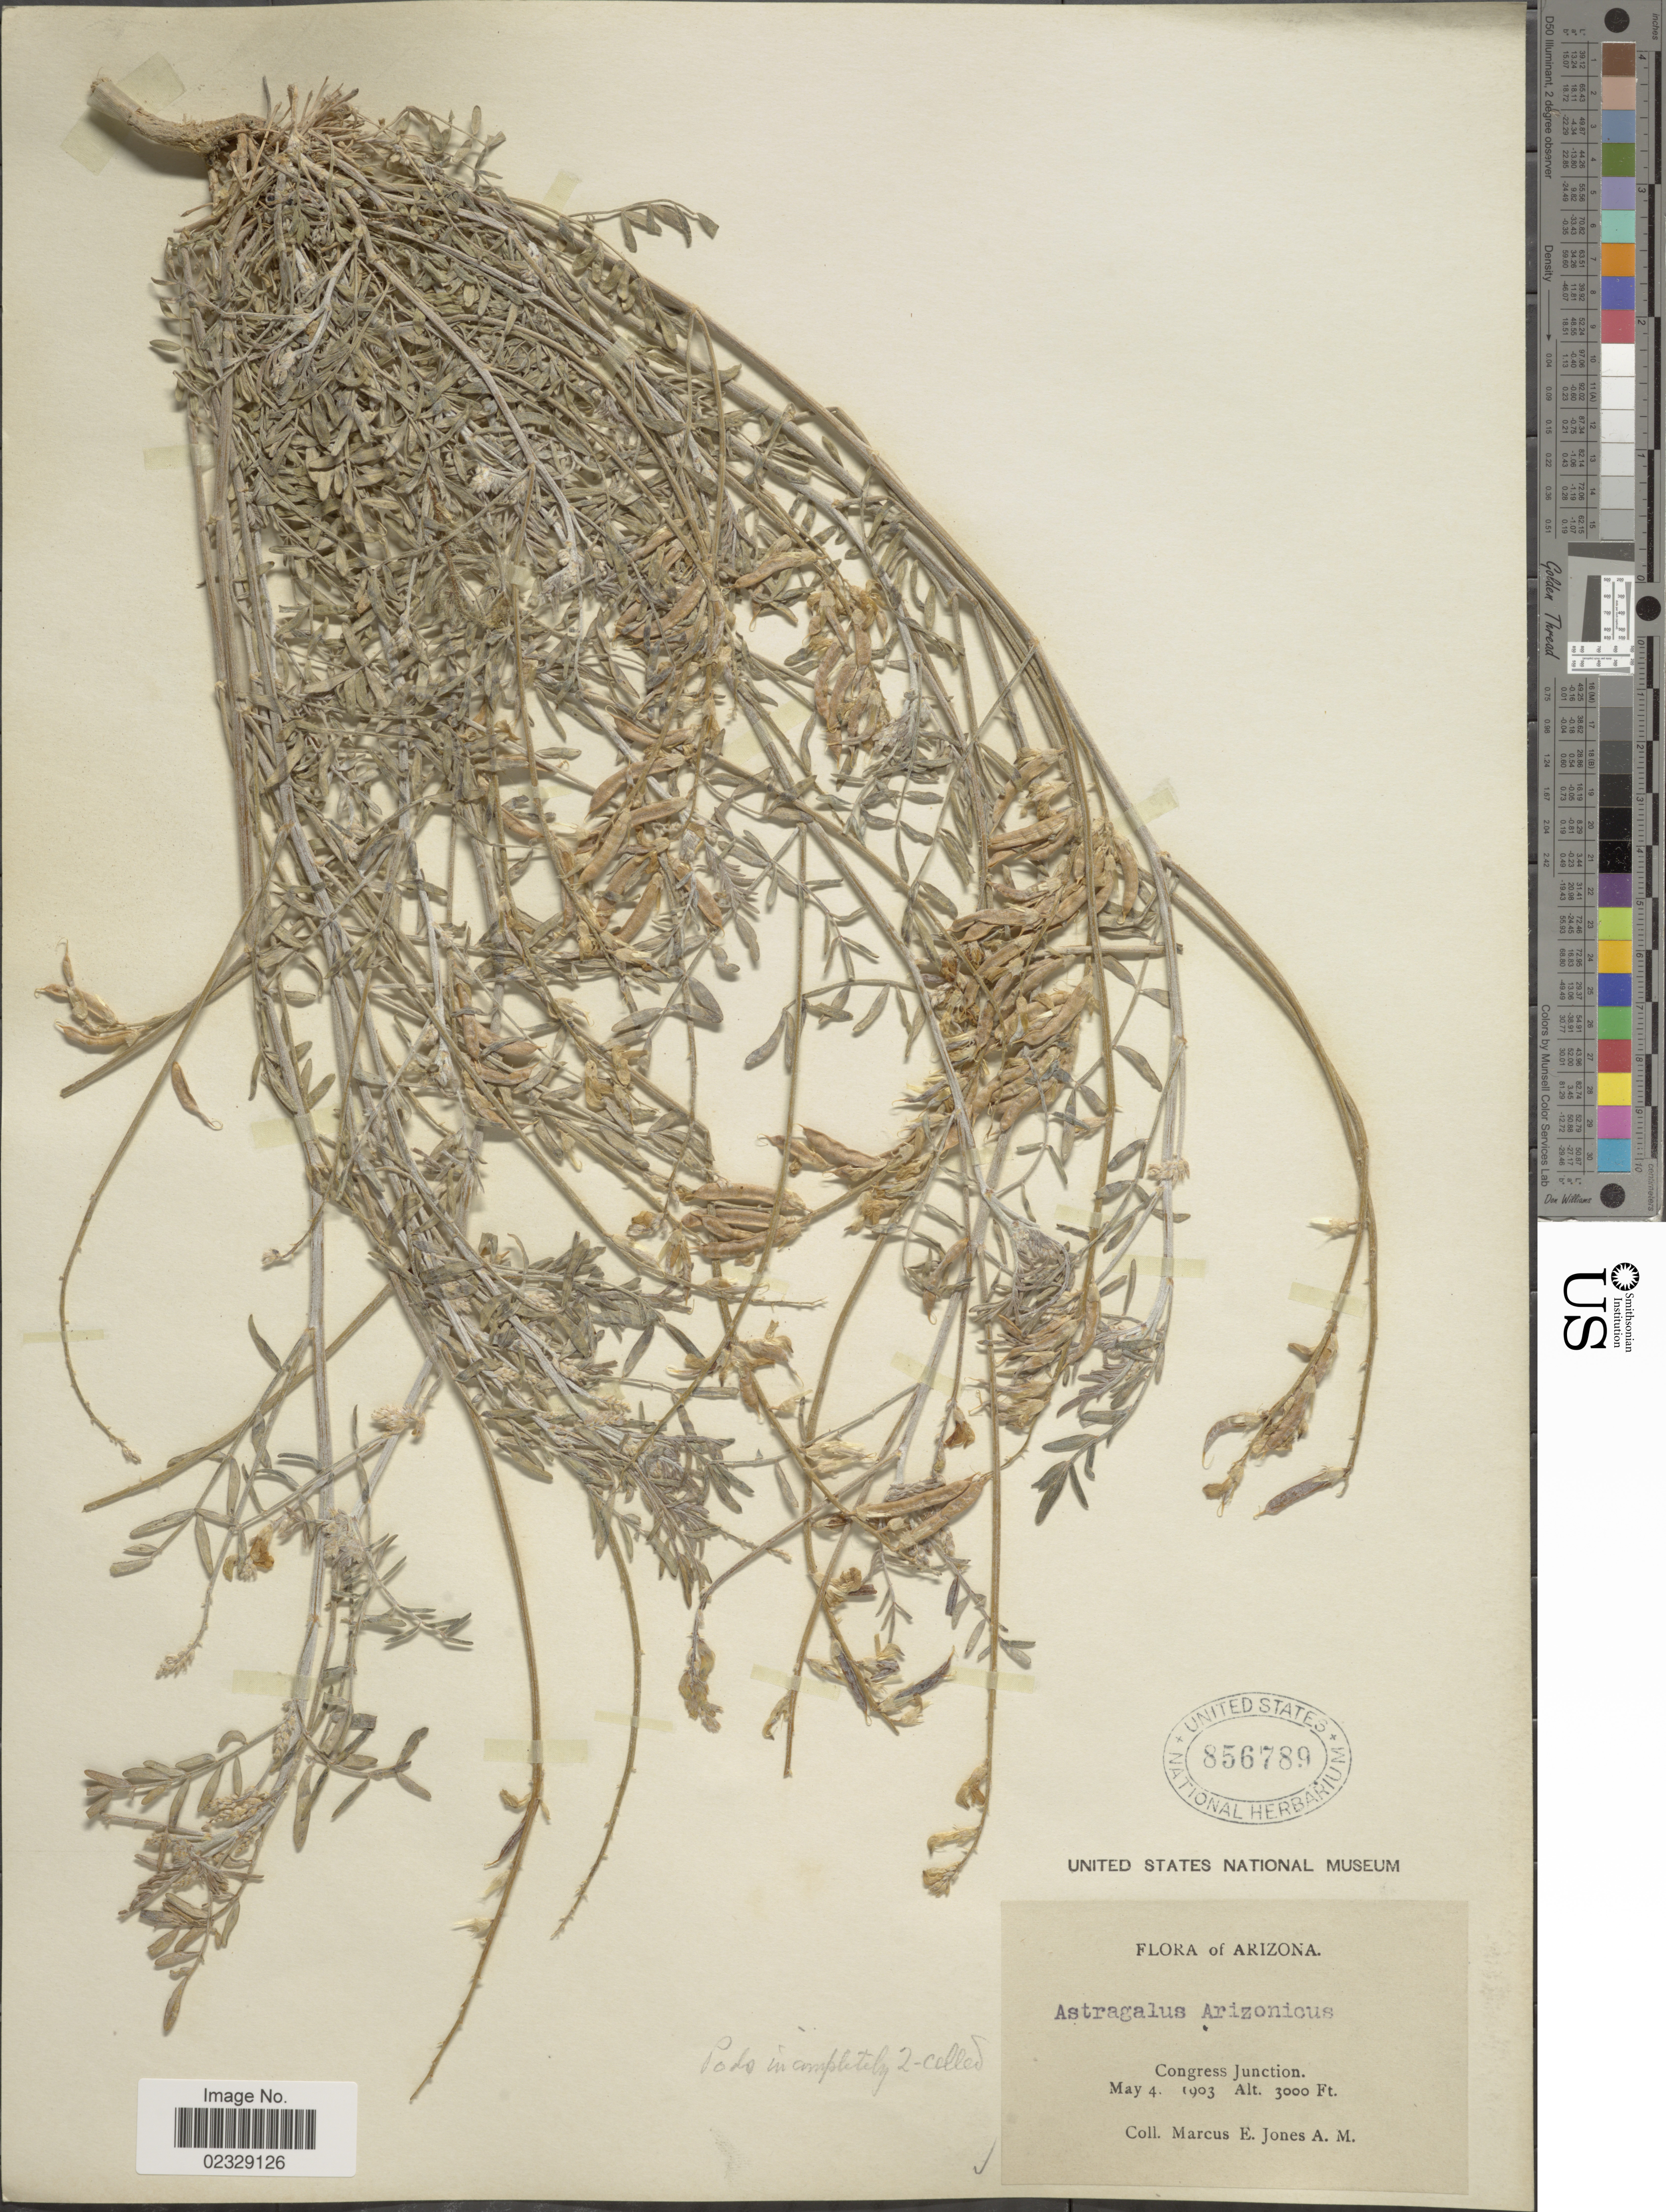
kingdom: Plantae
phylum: Tracheophyta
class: Magnoliopsida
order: Fabales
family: Fabaceae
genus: Astragalus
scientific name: Astragalus arizonicus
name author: A. Gray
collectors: M. E. Jones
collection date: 1903-05-04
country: United States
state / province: Arizona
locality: Congress Junction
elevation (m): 914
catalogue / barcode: US 856789